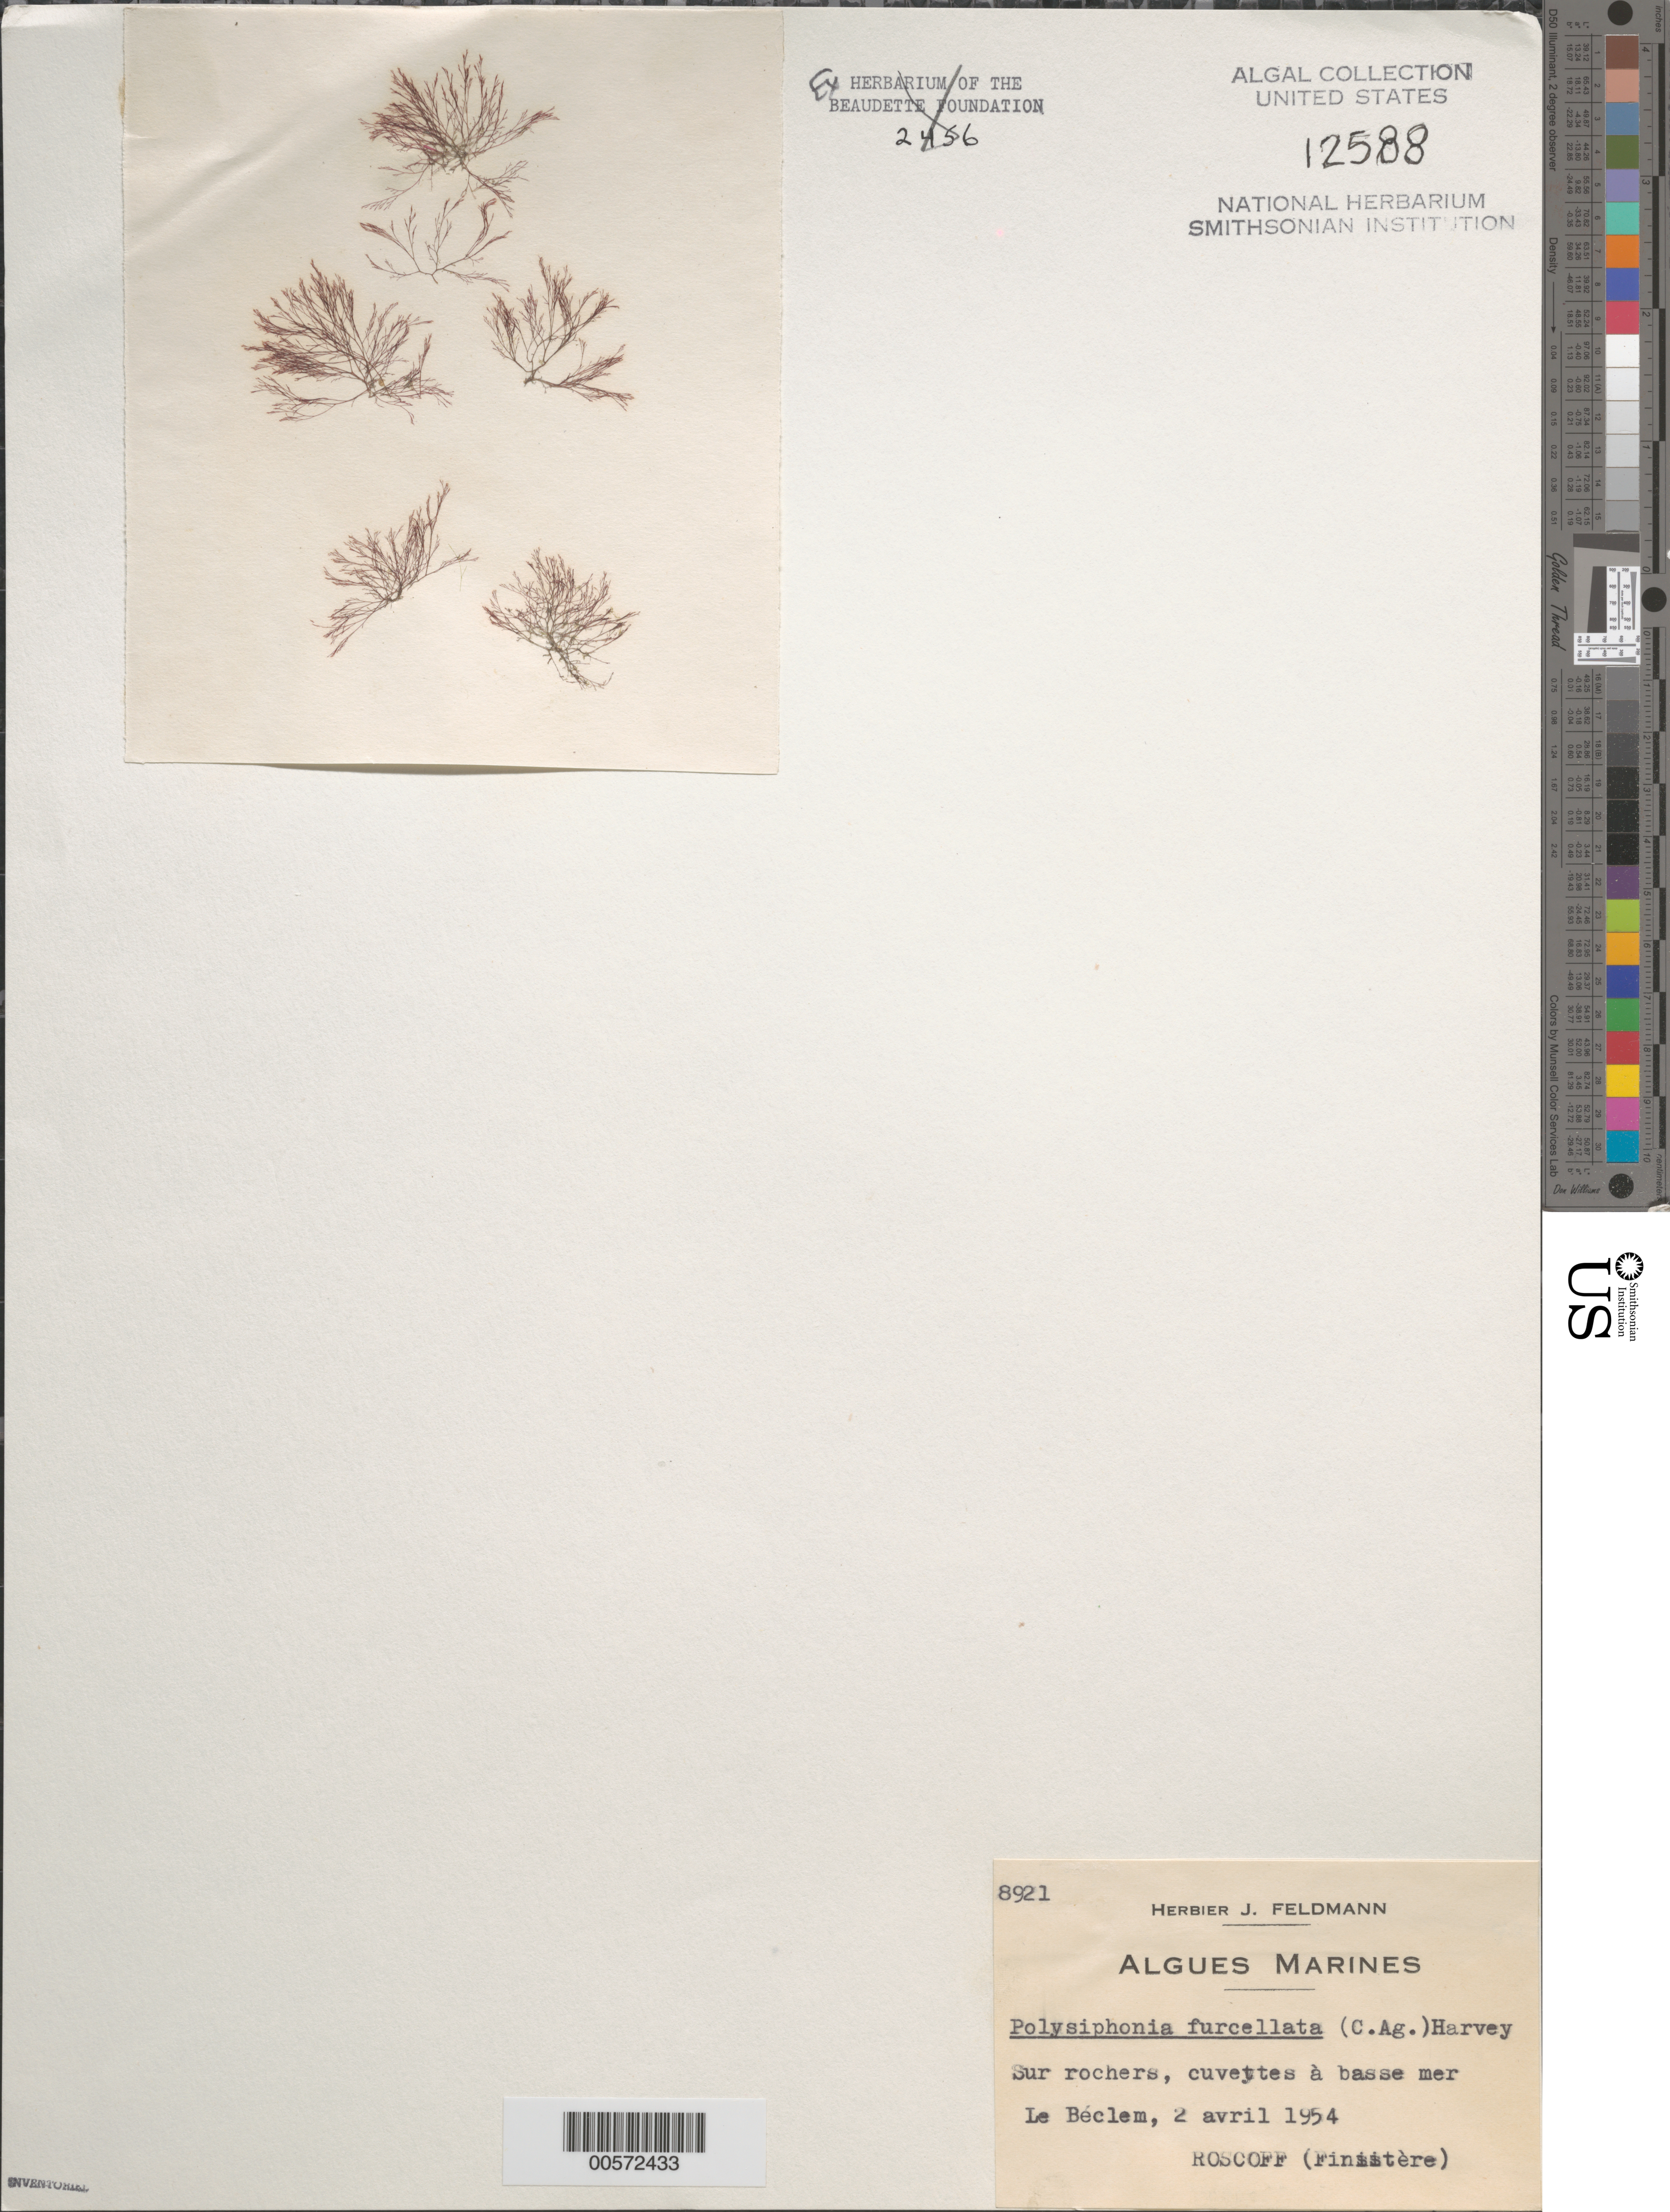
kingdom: Plantae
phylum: Rhodophyta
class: Florideophyceae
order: Ceramiales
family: Rhodomelaceae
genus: Polysiphonia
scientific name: Polysiphonia furcellata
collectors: J. Feldmann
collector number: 8921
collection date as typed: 02 Apr 1954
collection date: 1954-04-02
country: France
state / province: Bretagne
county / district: Finistère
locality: Le Beclem, Roscoff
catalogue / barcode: US 12588